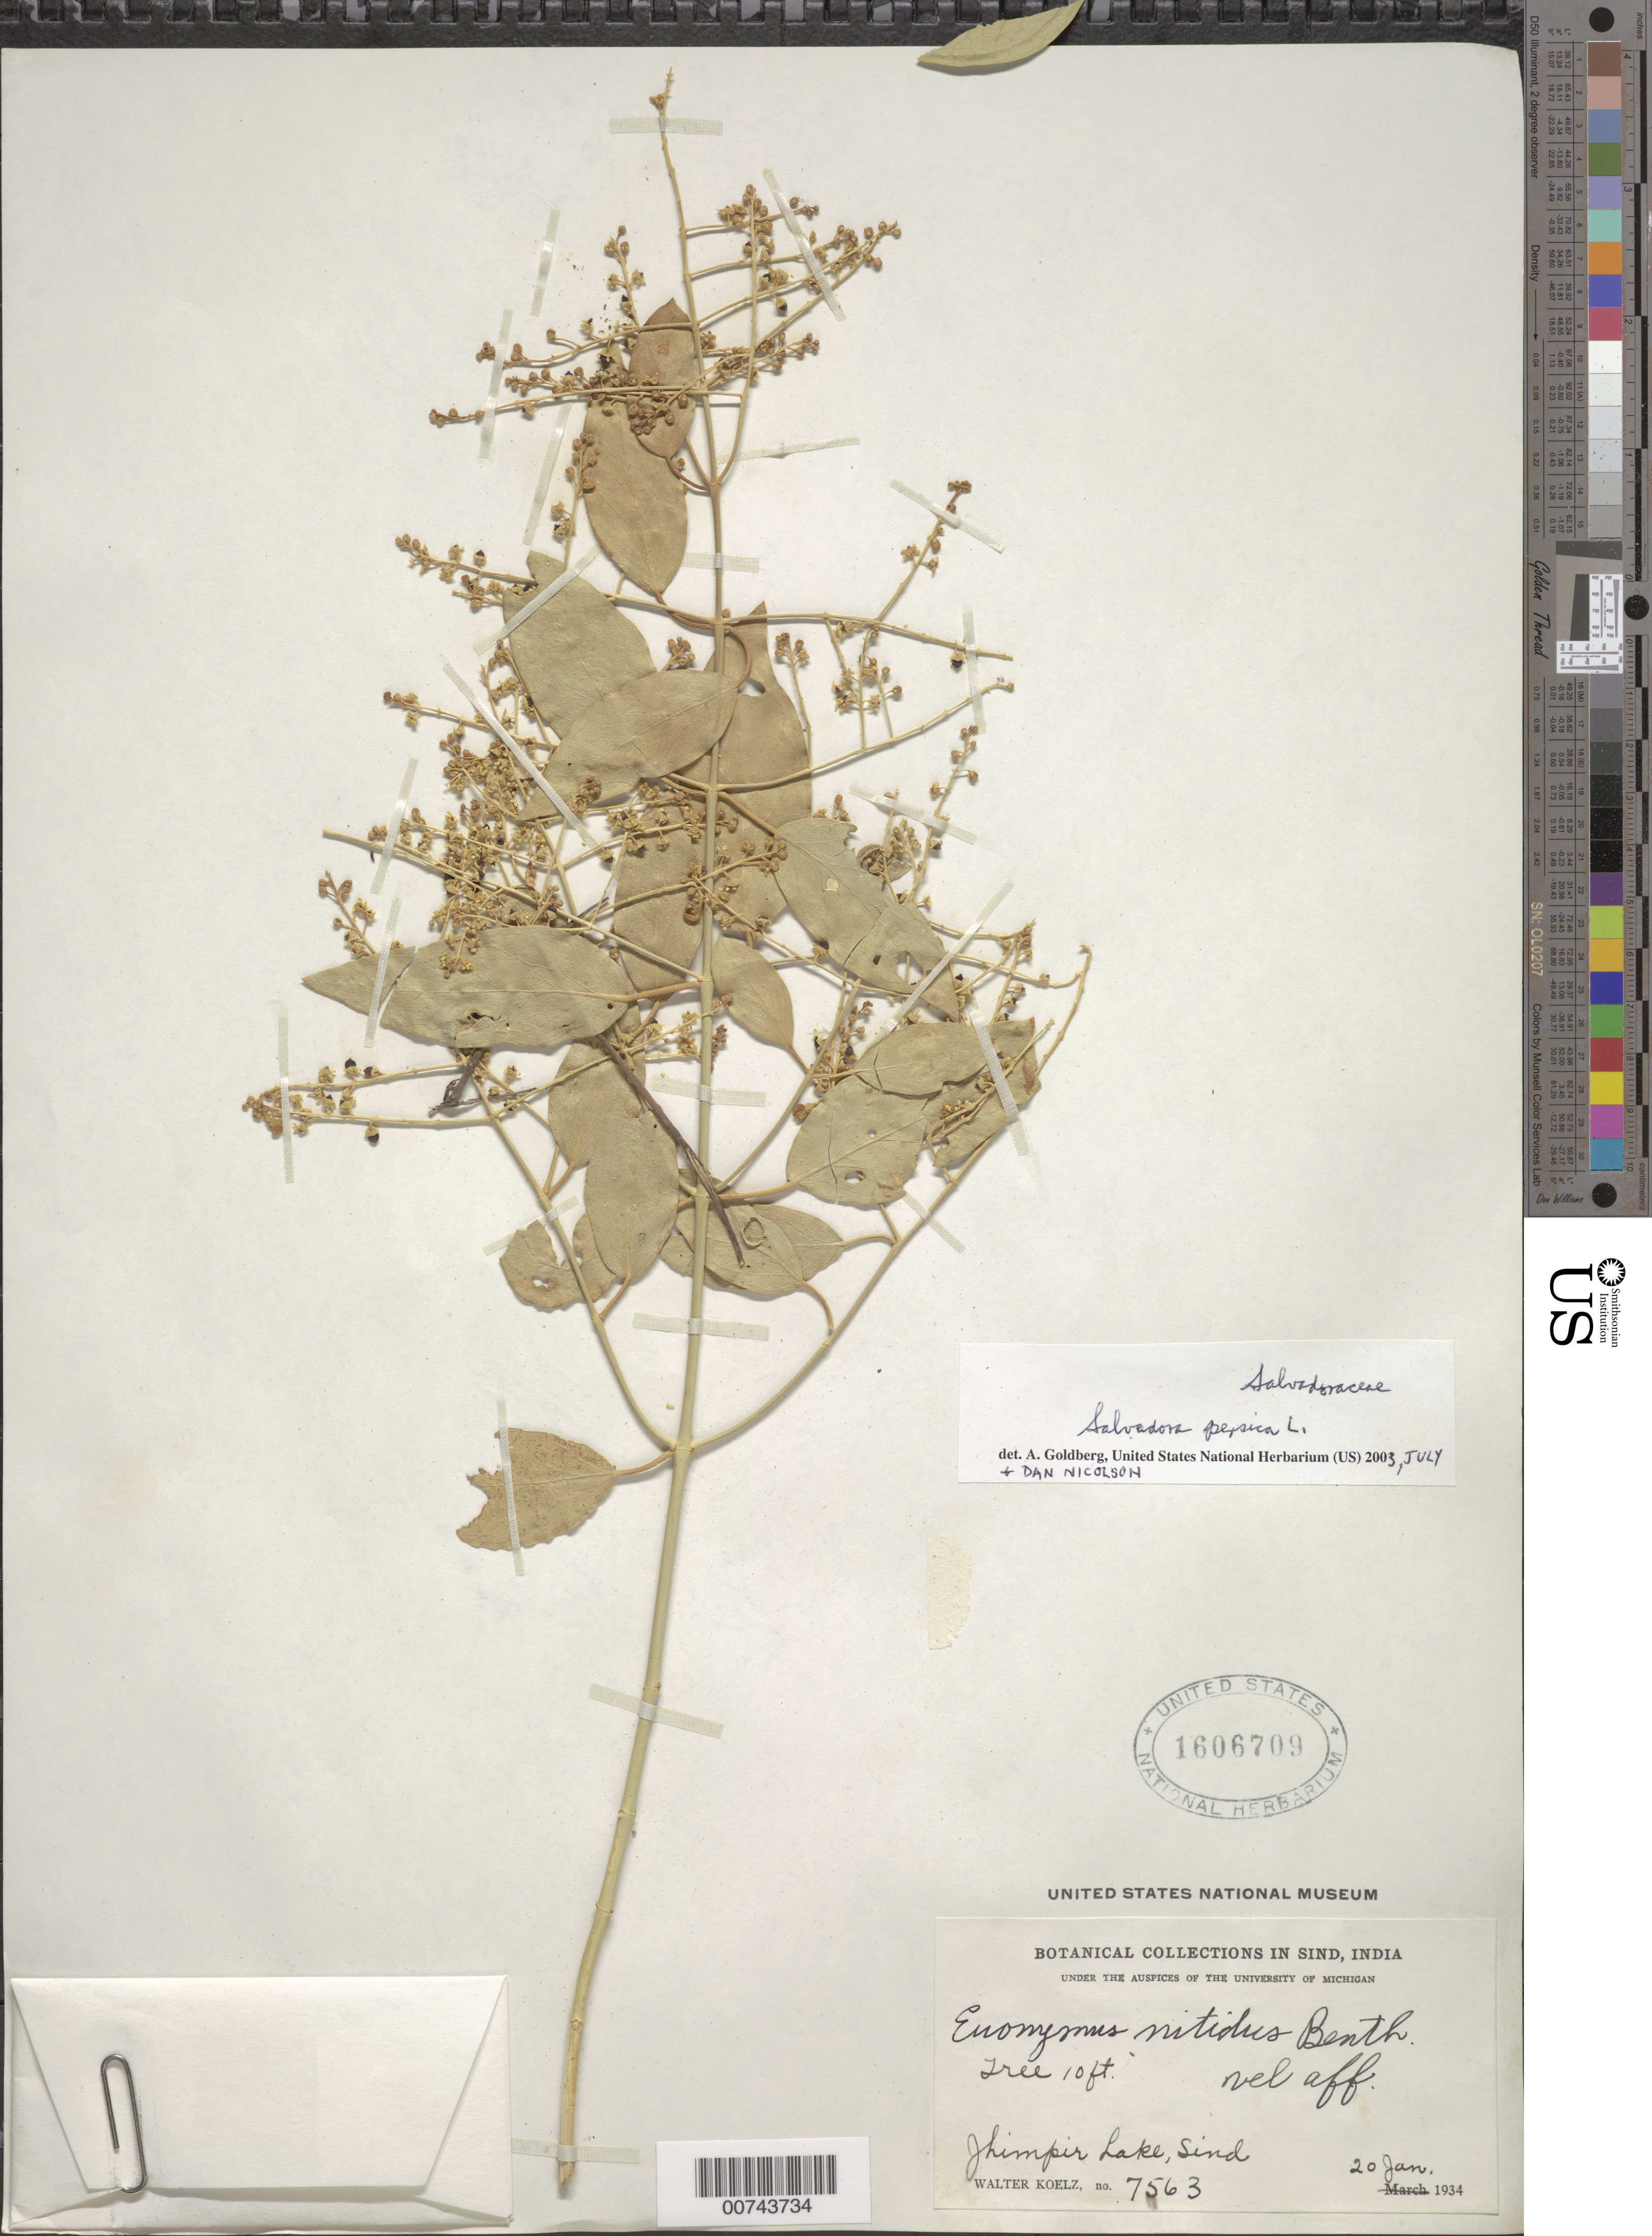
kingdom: Plantae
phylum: Tracheophyta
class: Magnoliopsida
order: Brassicales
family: Salvadoraceae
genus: Salvadora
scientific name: Salvadora persica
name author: L.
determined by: Goldberg, Aaron, (US), NMNH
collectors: W. N. Koelz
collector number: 7563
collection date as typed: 20 Jan 1934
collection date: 1934-01-20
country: Pakistan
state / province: Sindh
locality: Jhimpir Lake, Sind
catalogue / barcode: US 1606709